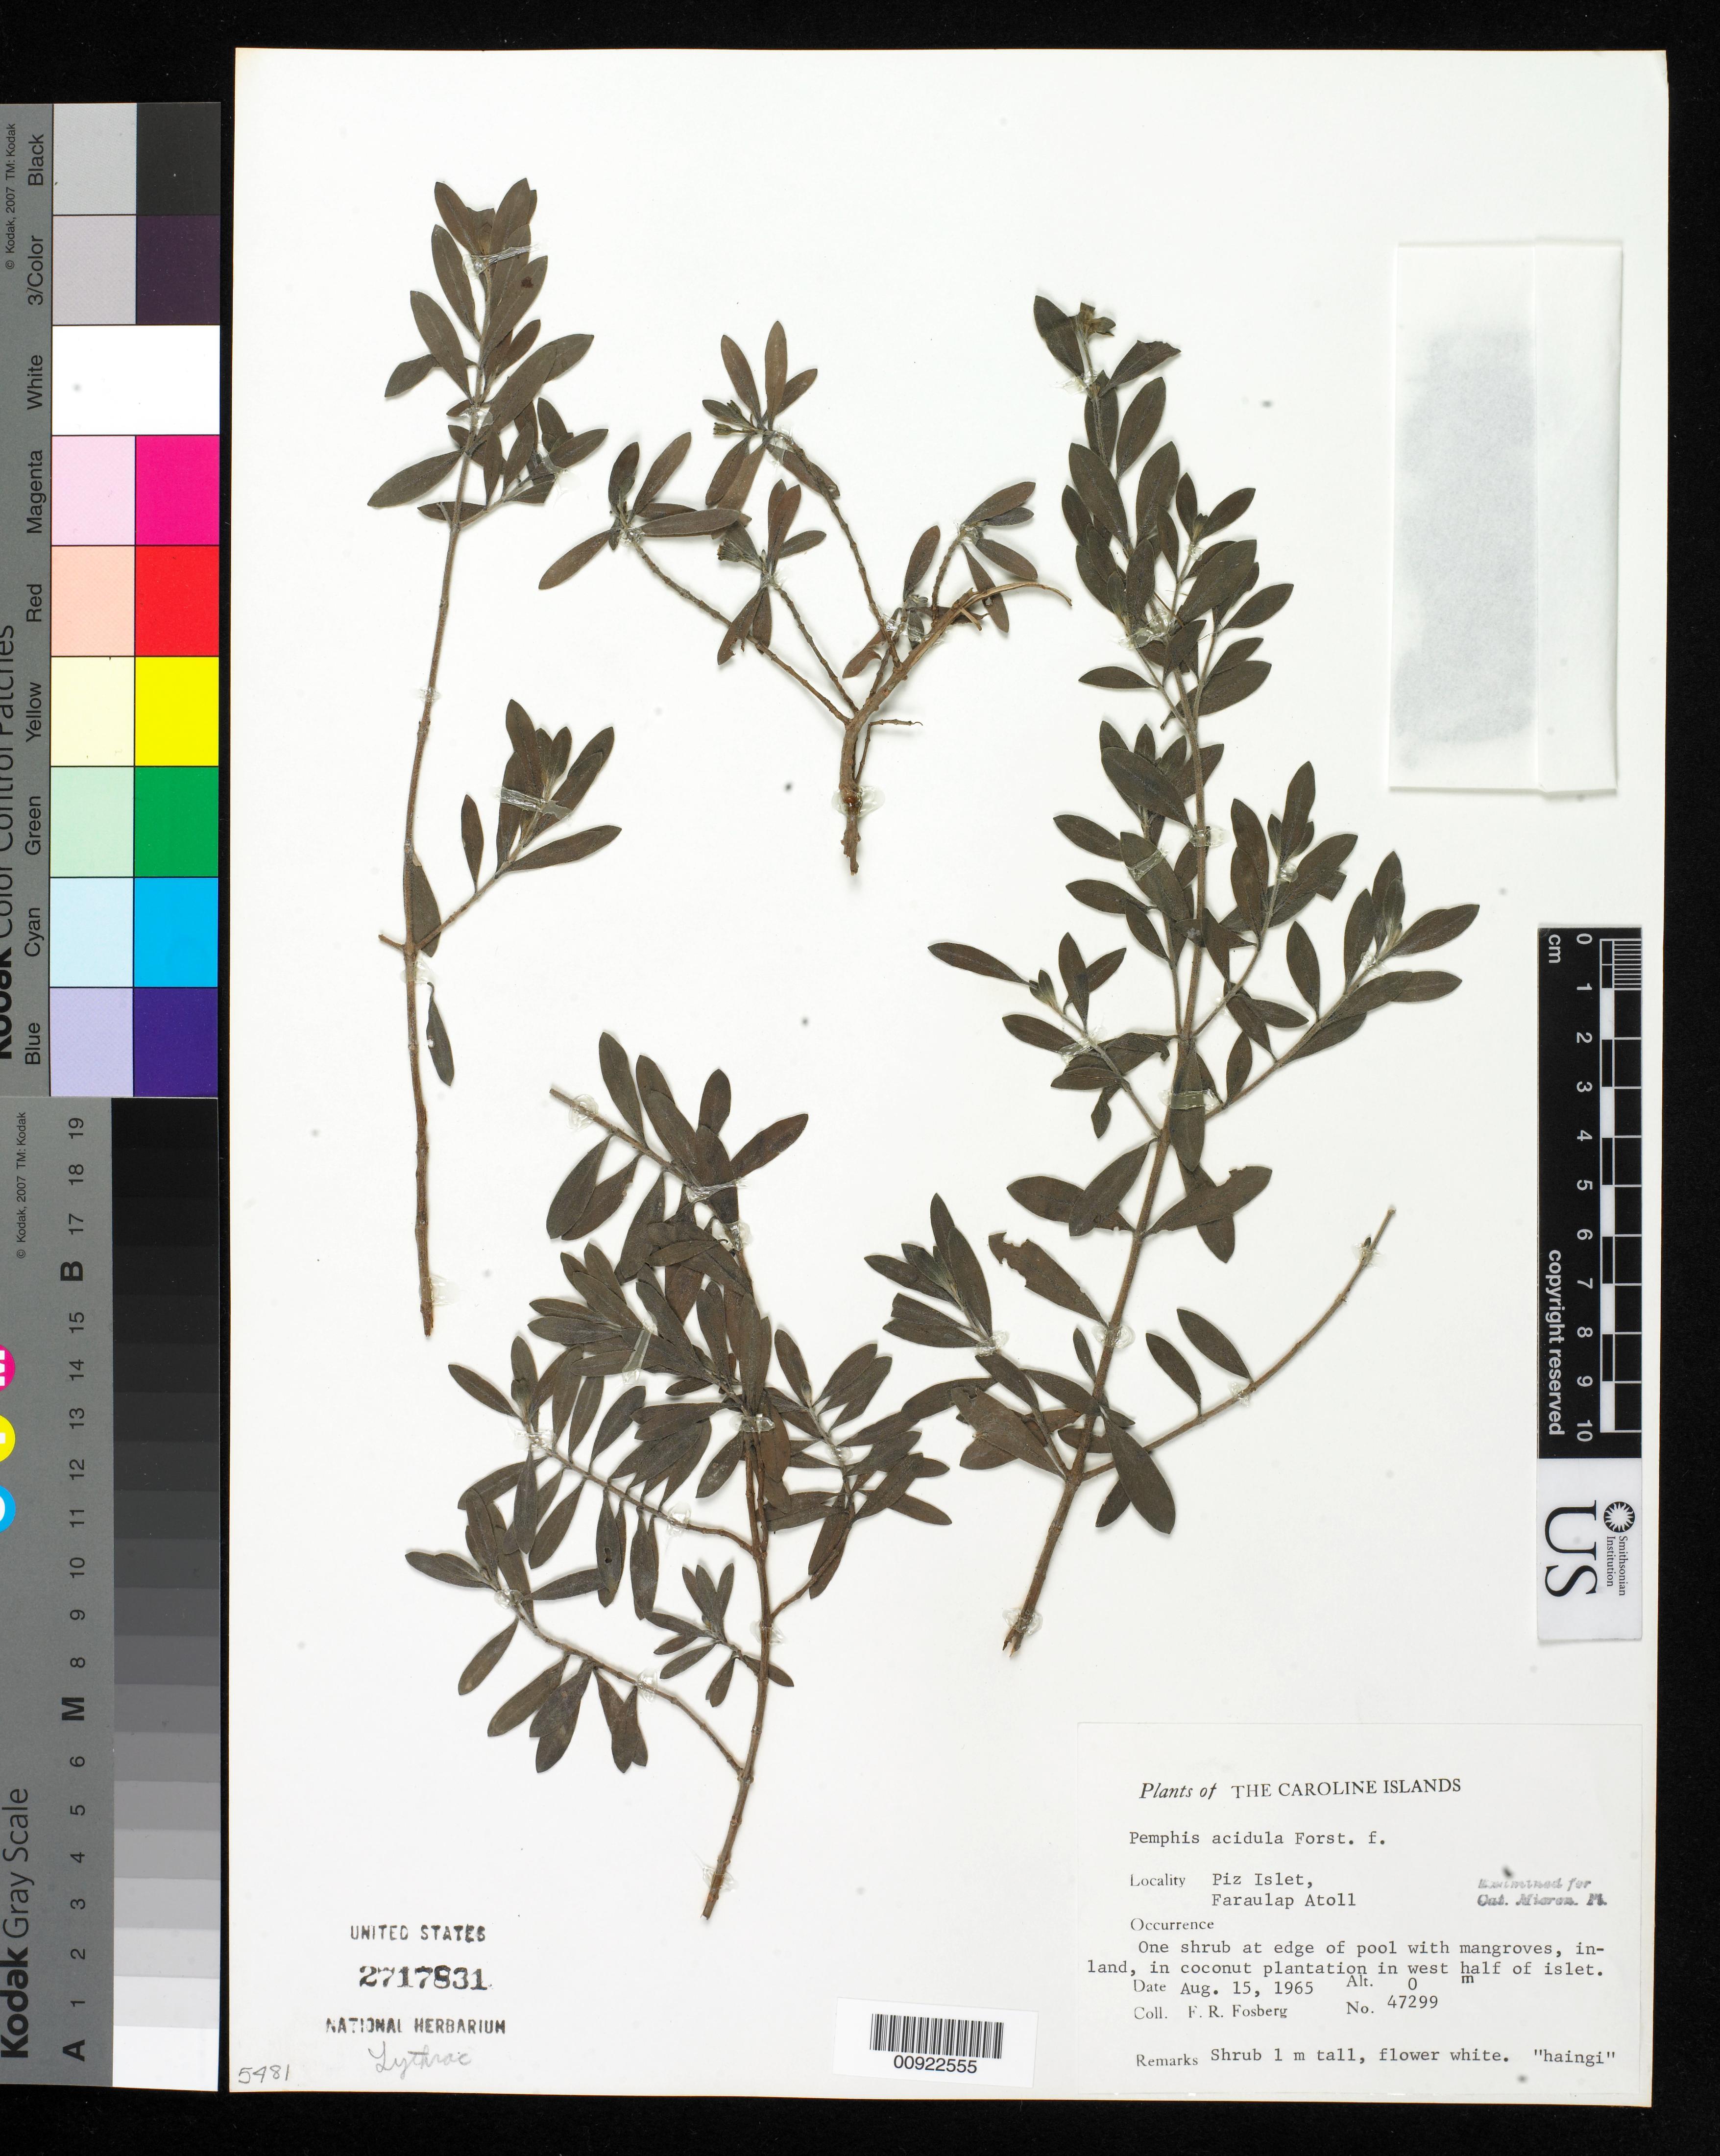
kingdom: Plantae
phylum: Tracheophyta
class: Magnoliopsida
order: Myrtales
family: Lythraceae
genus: Pemphis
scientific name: Pemphis acidula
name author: J.R. Forst. & G. Forst.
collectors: F. R. Fosberg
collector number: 47299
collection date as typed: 15 Aug 1965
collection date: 1965-08-15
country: Micronesia, Federated States of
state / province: Yap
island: Faraulep Atoll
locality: Piz Islet, Faraulap Atoll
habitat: At edge of pool with mangroves, inland, in coconut plantation in W half of islet.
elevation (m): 0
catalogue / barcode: US 2717831